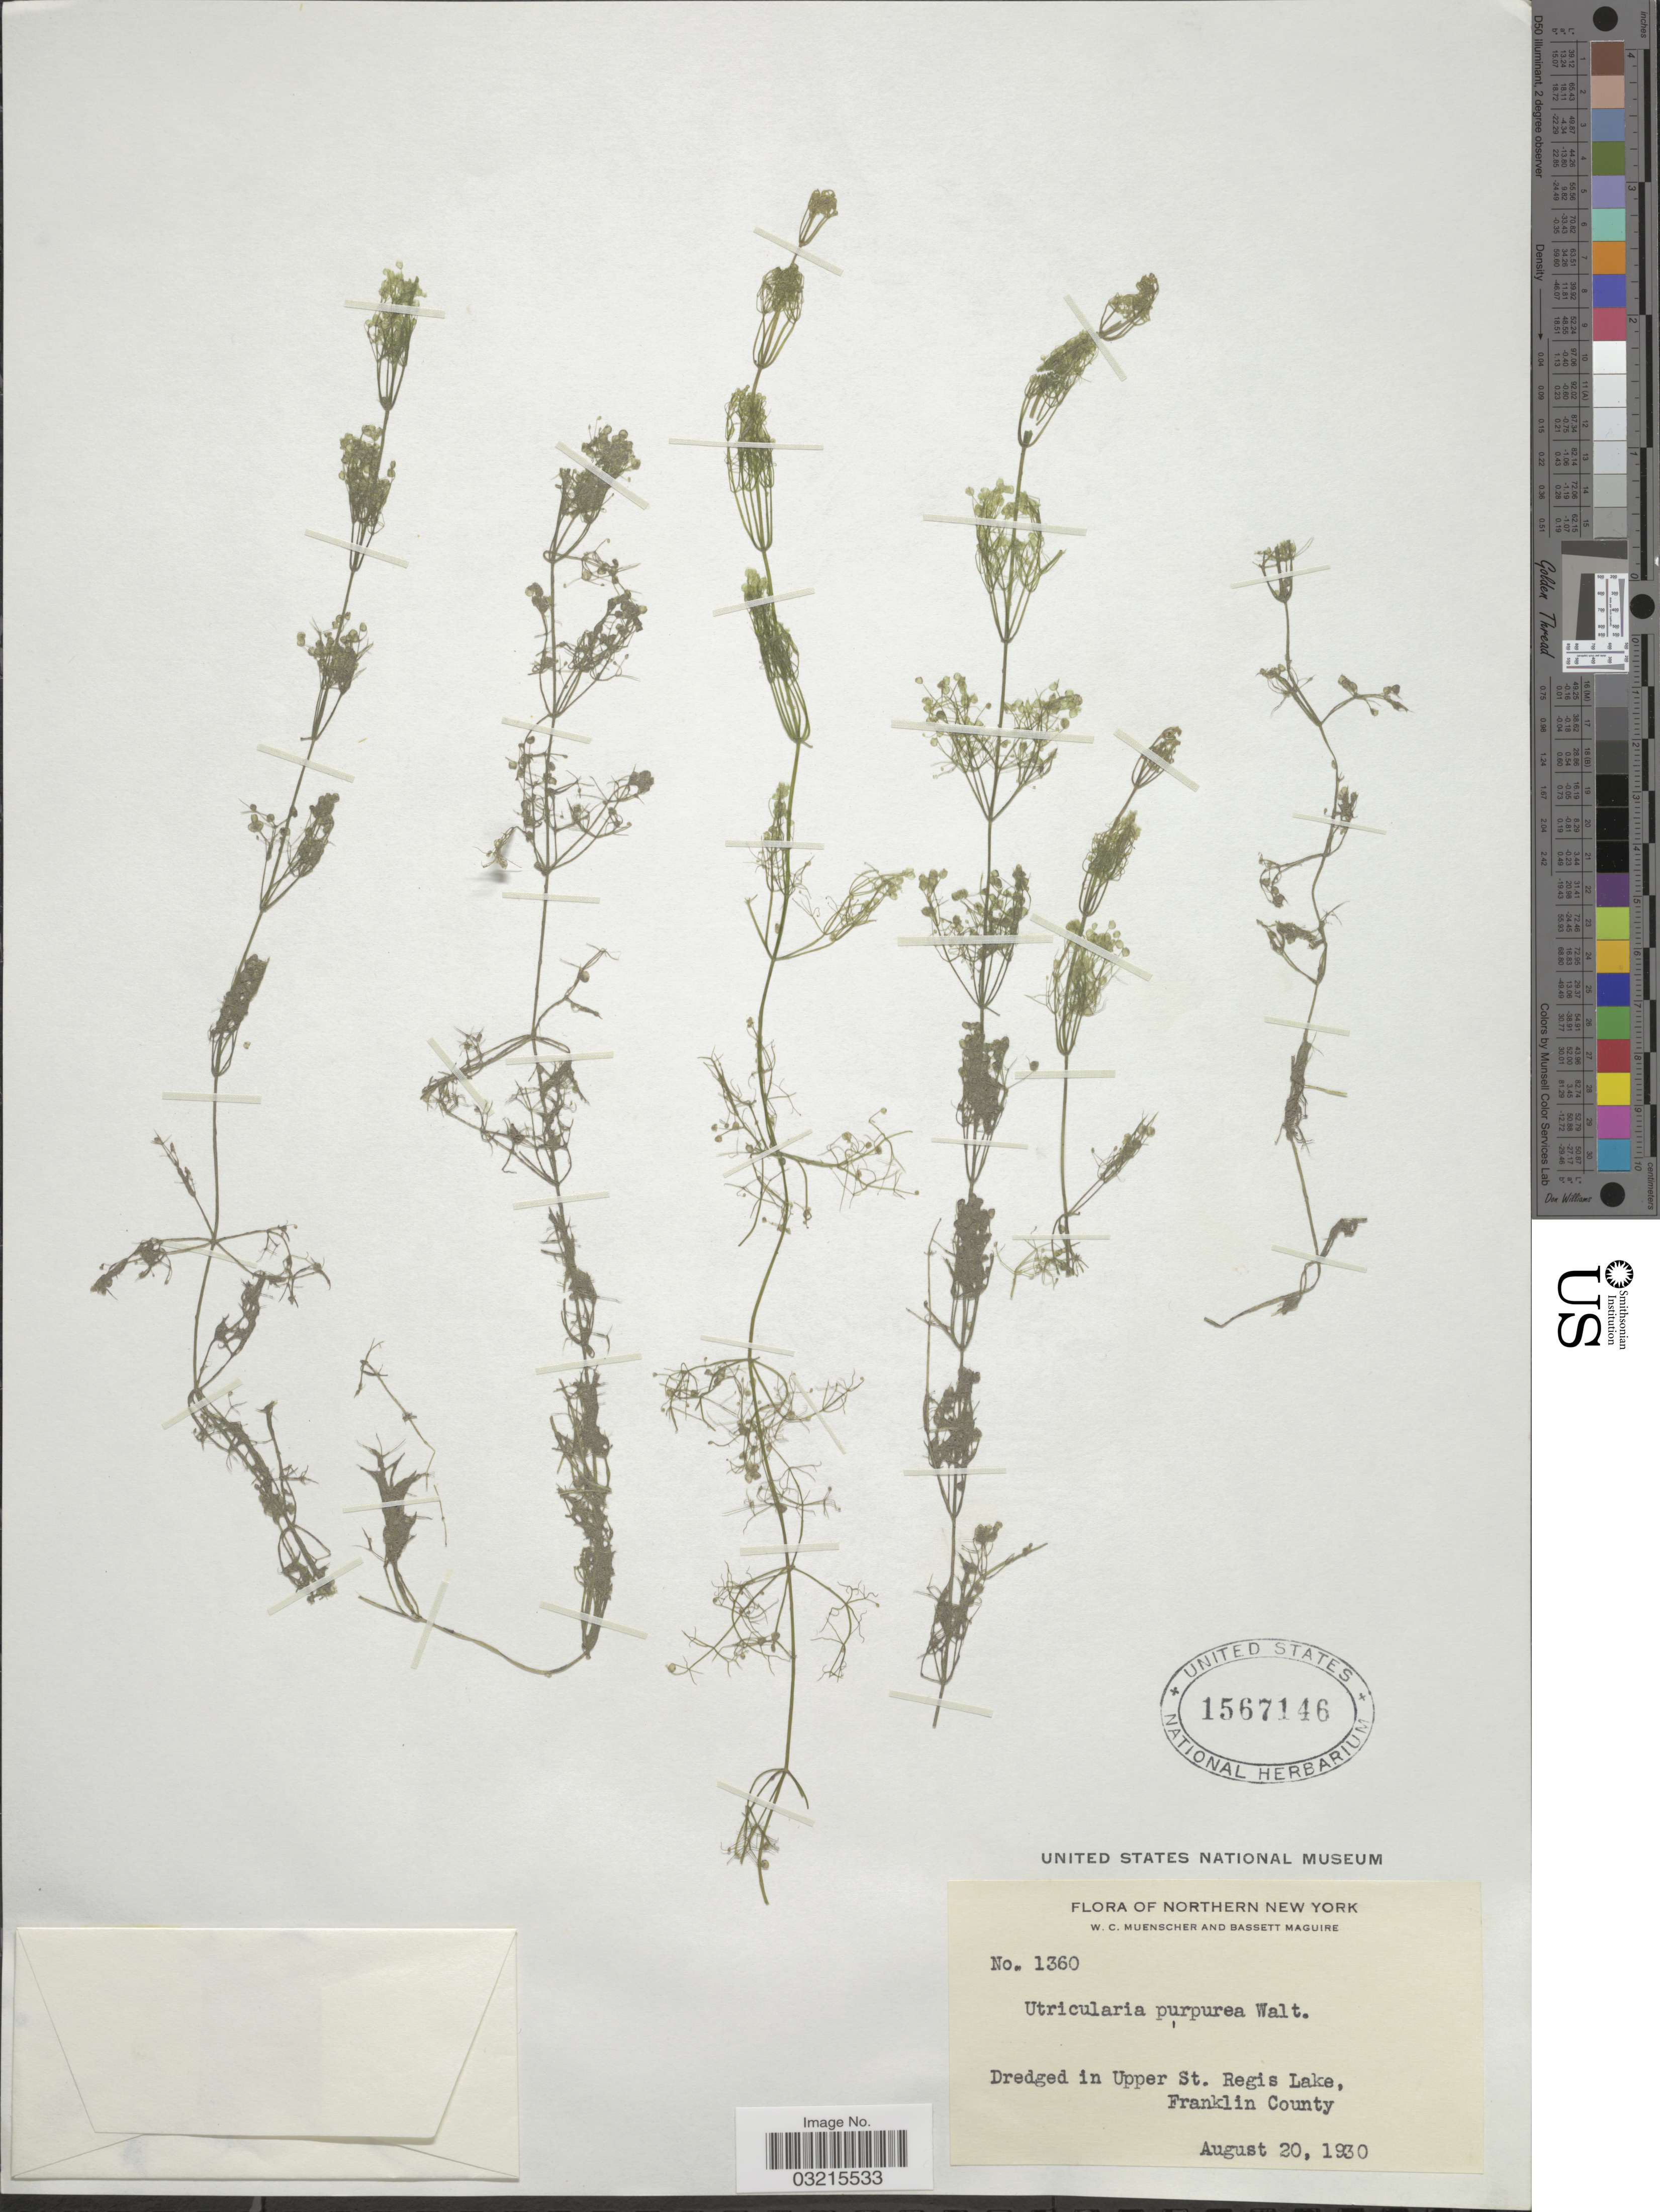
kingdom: Plantae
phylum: Tracheophyta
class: Magnoliopsida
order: Lamiales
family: Lentibulariaceae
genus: Utricularia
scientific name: Utricularia purpurea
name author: Walter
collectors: W. Muenscher & B. Maguire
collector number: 1360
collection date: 1930-08-20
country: United States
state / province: New York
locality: Northern New York. Dredged in Upper St. Regis Lake, Franklin County.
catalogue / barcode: US 1567146